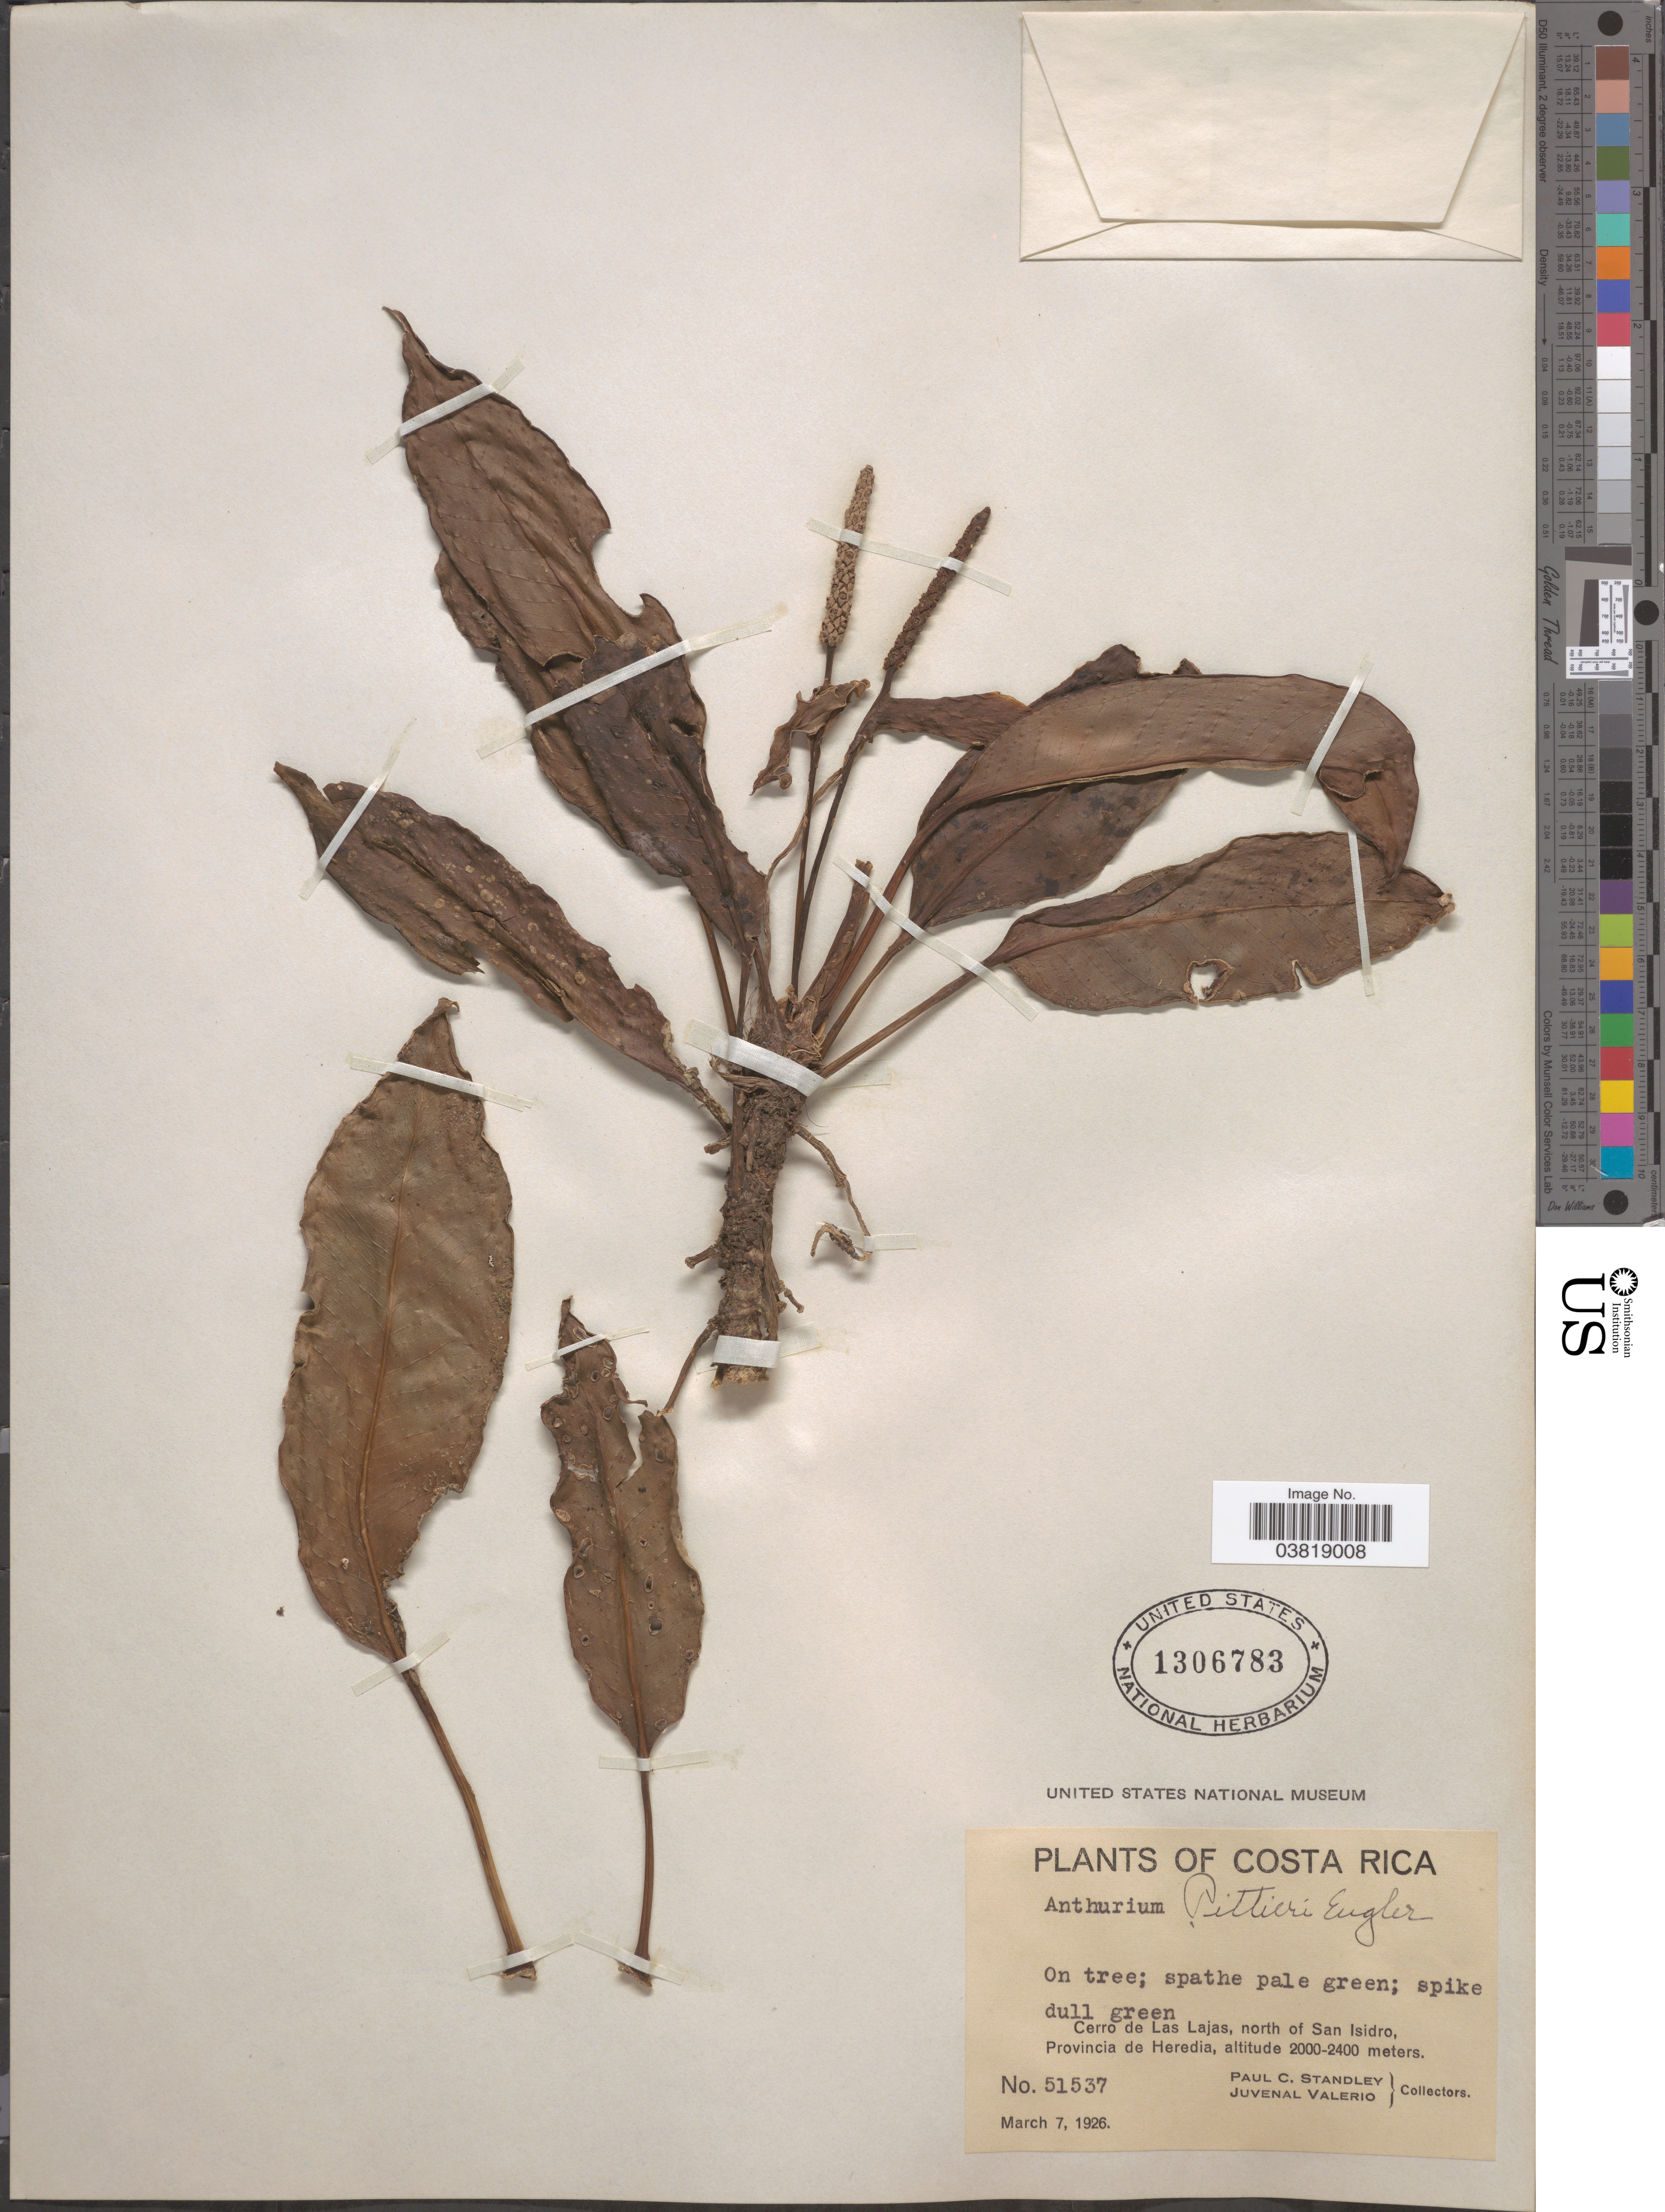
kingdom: Plantae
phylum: Tracheophyta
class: Liliopsida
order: Alismatales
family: Araceae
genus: Anthurium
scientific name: Anthurium pittieri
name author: Engl.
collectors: P. C. Standley & J. Valerio R.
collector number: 51537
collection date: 1926-03-07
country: Costa Rica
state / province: Heredia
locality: Cerro de Las Lajas, north of San Isidro.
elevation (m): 2000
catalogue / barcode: US 1306783